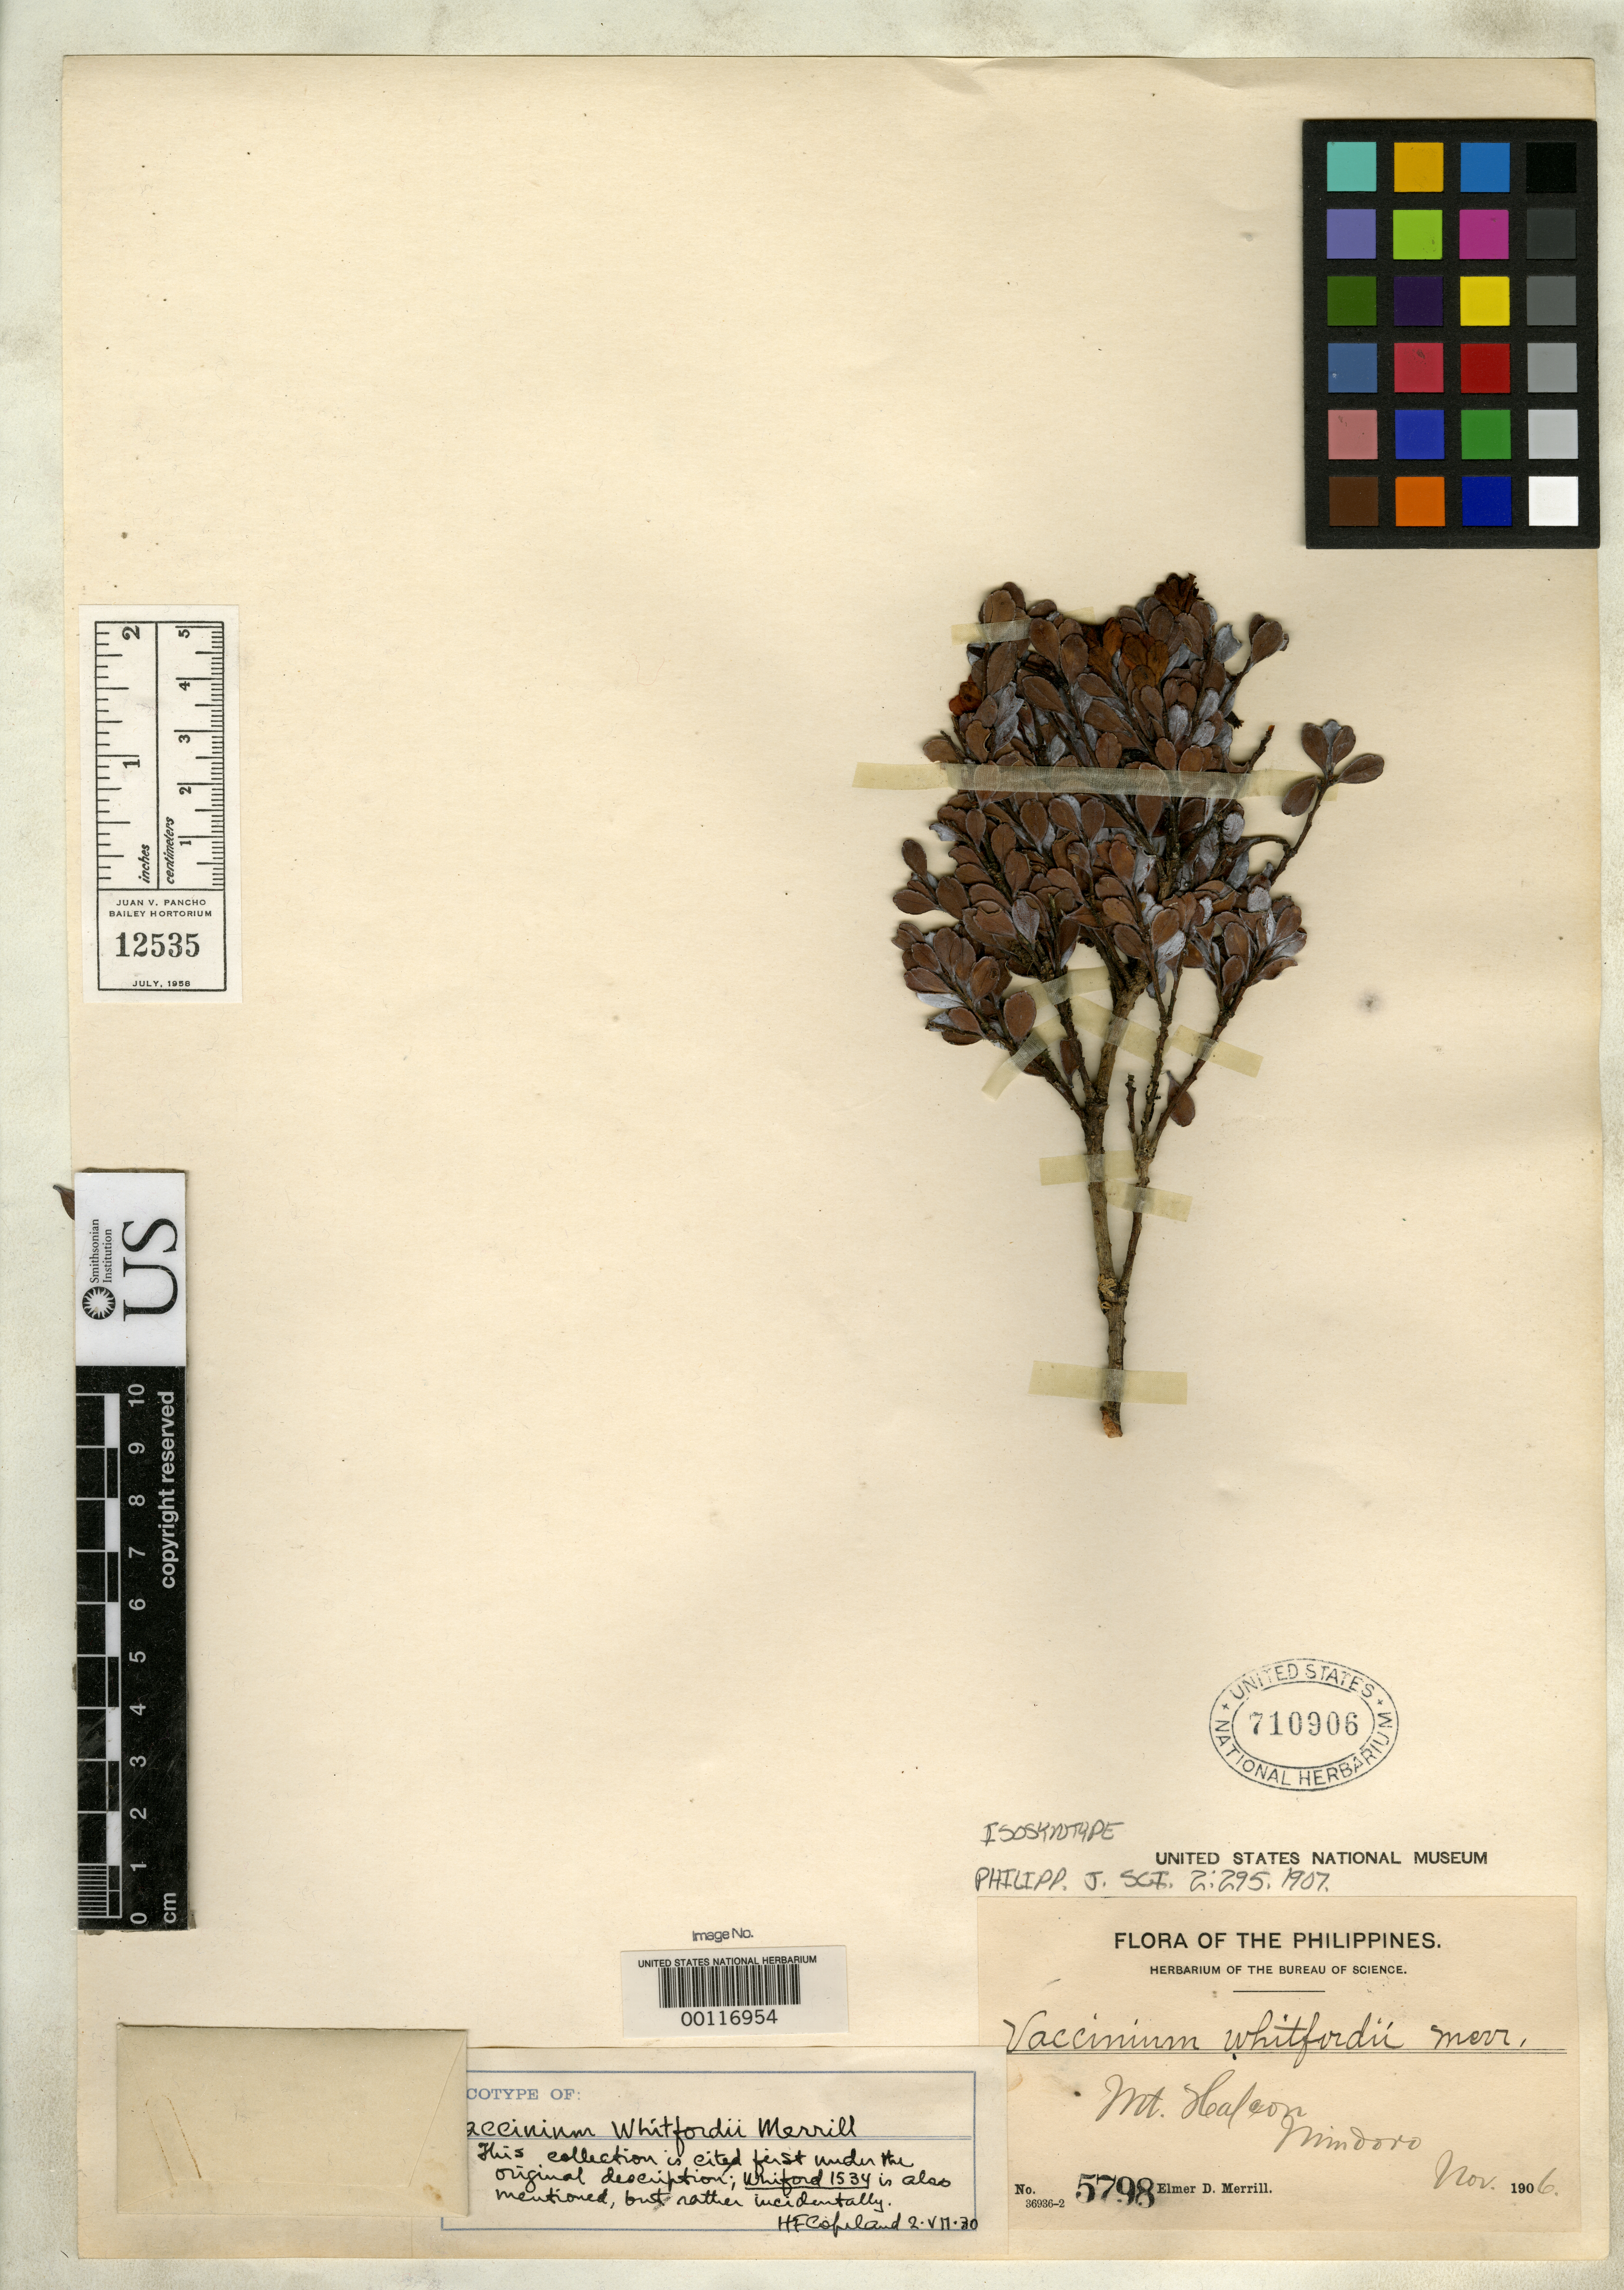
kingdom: Plantae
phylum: Tracheophyta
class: Magnoliopsida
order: Ericales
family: Ericaceae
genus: Vaccinium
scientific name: Vaccinium whitfordii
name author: Merr.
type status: Isosyntype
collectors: E. D. Merrill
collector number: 5798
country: Philippines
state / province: Mimaropa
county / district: Mindoro Oriental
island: Mindoro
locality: Mount Halcon.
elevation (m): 2400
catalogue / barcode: US 710906